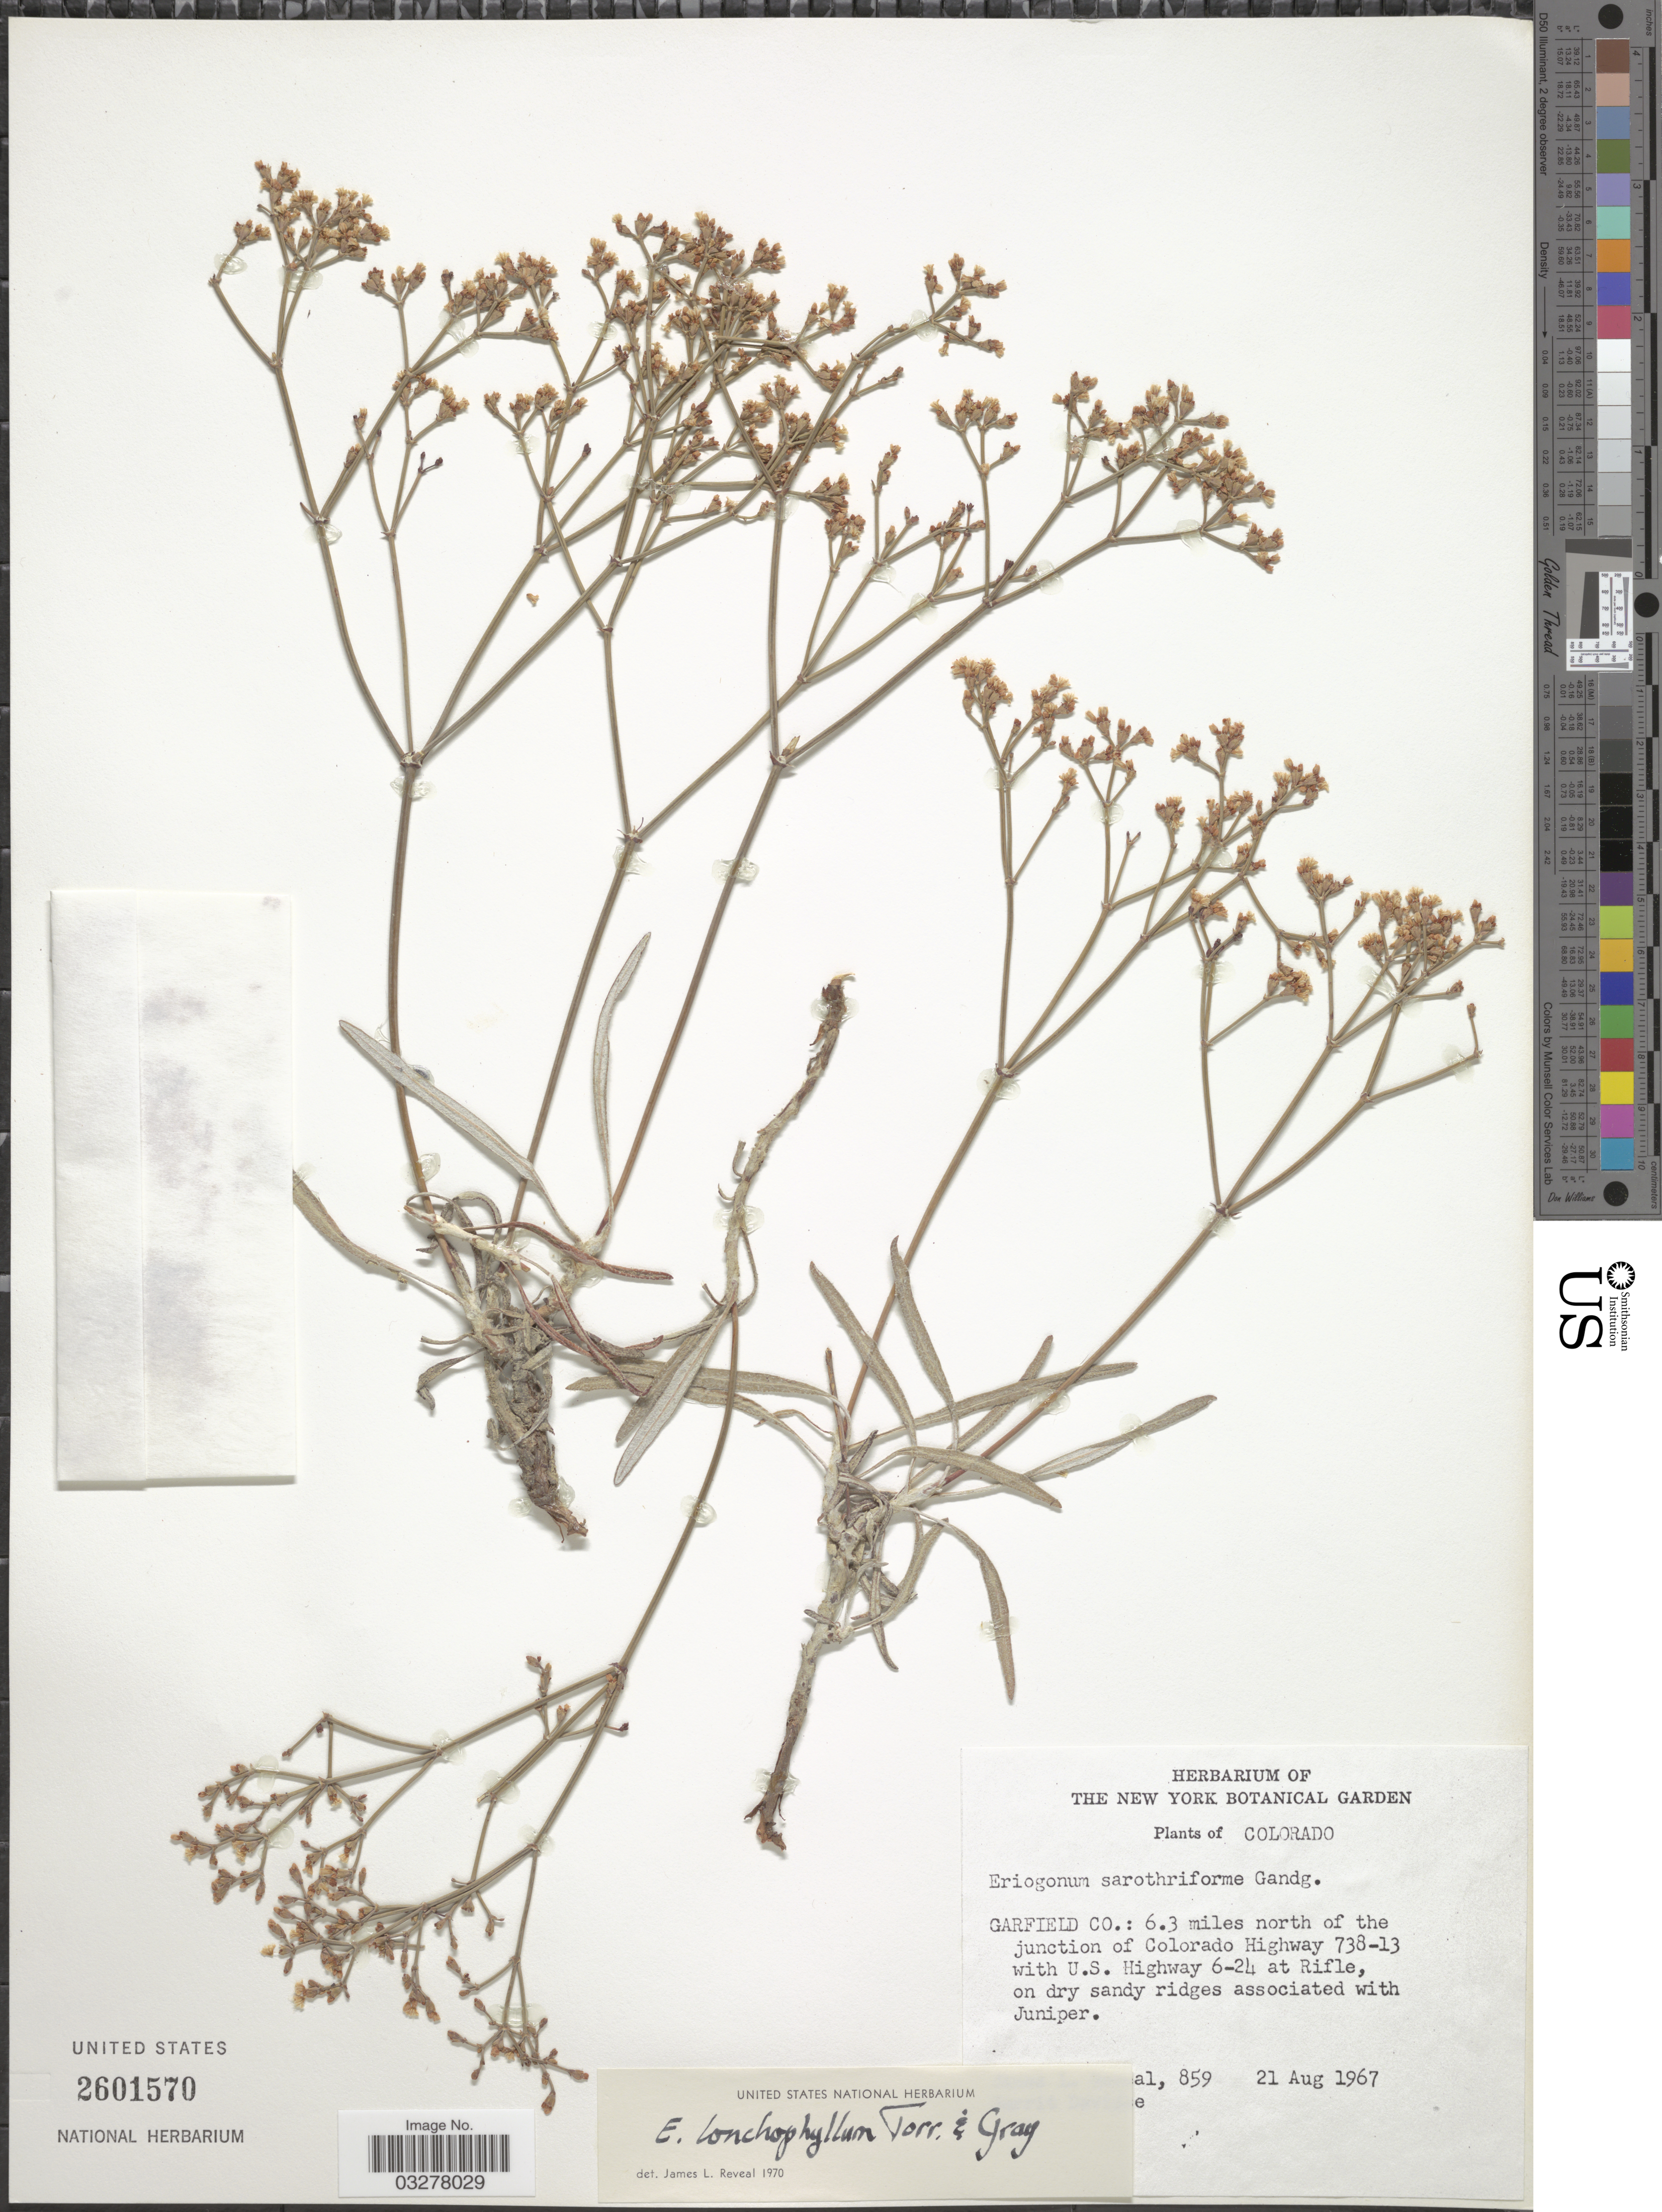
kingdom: Plantae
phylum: Tracheophyta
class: Magnoliopsida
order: Caryophyllales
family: Polygonaceae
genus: Eriogonum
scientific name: Eriogonum lonchophyllum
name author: Torr. & A. Gray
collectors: J. L. Reveal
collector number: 859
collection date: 1967-08-21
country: United States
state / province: Colorado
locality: Garfield Co.: 6.3 miles north of the junction of Colorado Highway 738-13 with U.S. Highway 6-24 at Rifle.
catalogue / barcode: US 2601570